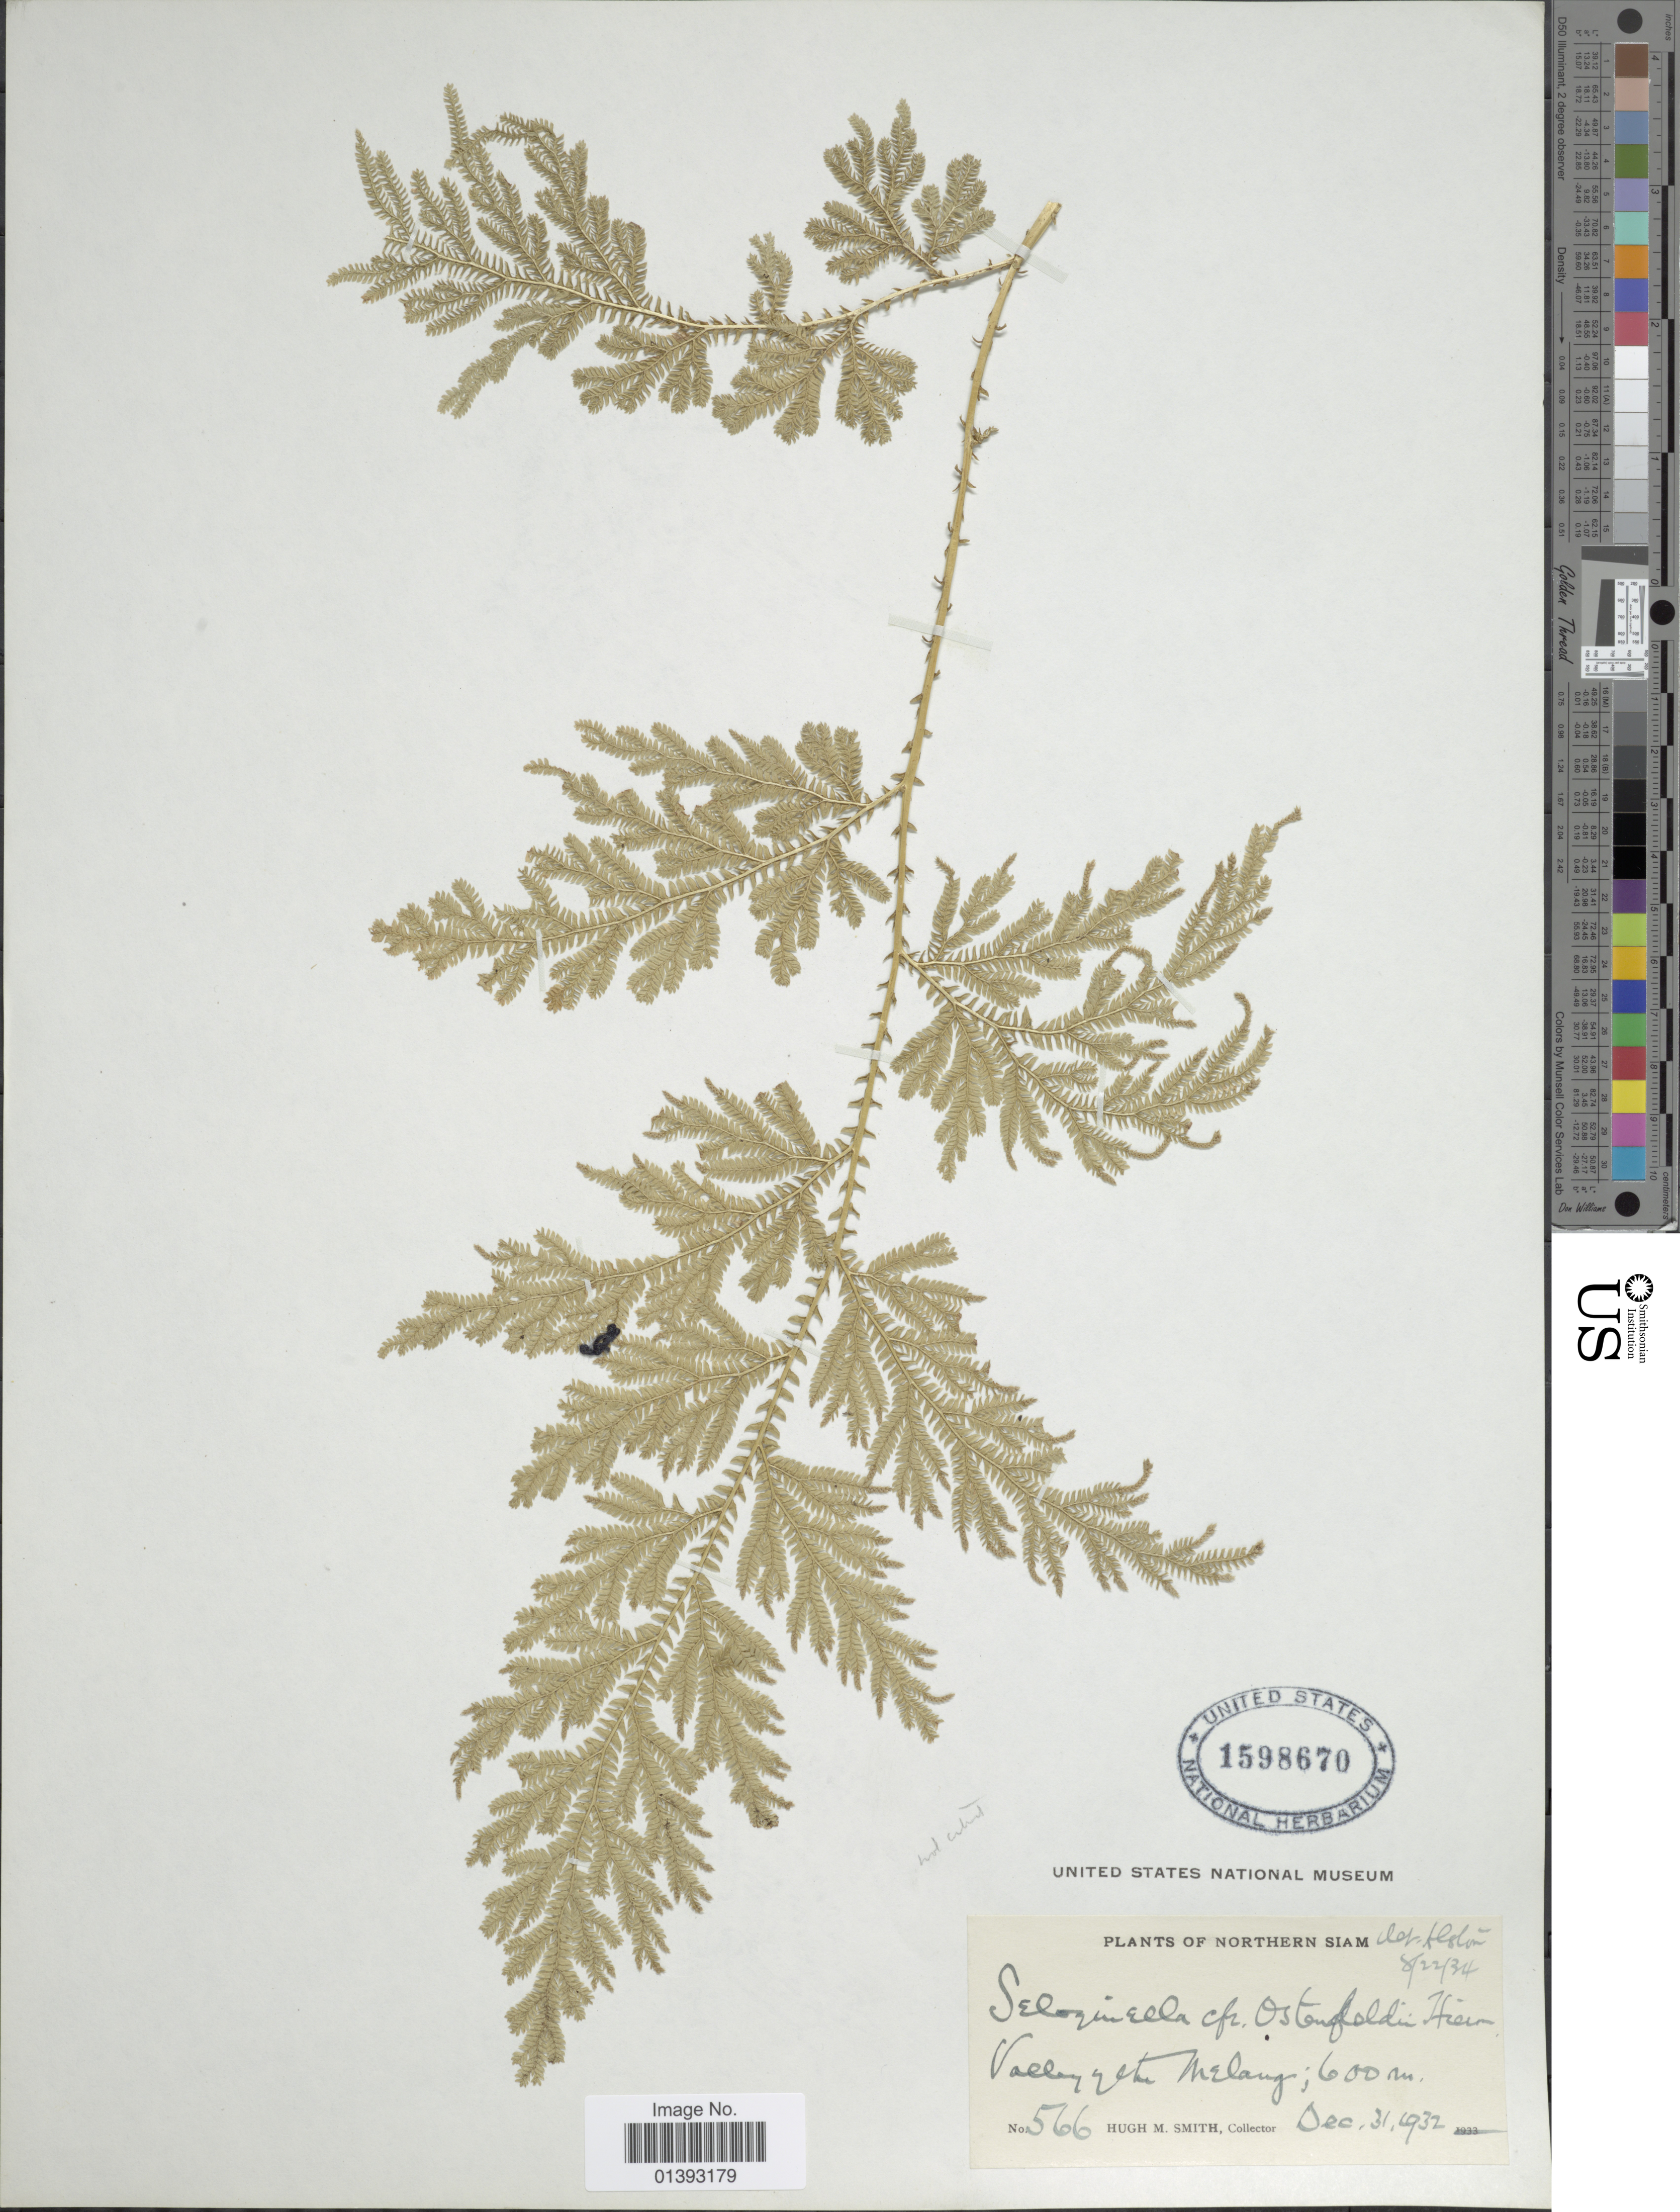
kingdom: Plantae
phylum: Tracheophyta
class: Lycopodiopsida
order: Selaginellales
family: Selaginellaceae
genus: Selaginella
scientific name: Selaginella ostenfeldii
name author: Hieron.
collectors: H. M. Smith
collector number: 566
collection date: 1932-12-31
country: Thailand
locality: Northern Siam, Valley of the Melang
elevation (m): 600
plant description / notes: No precise locality correction needed.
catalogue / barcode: US 1598670